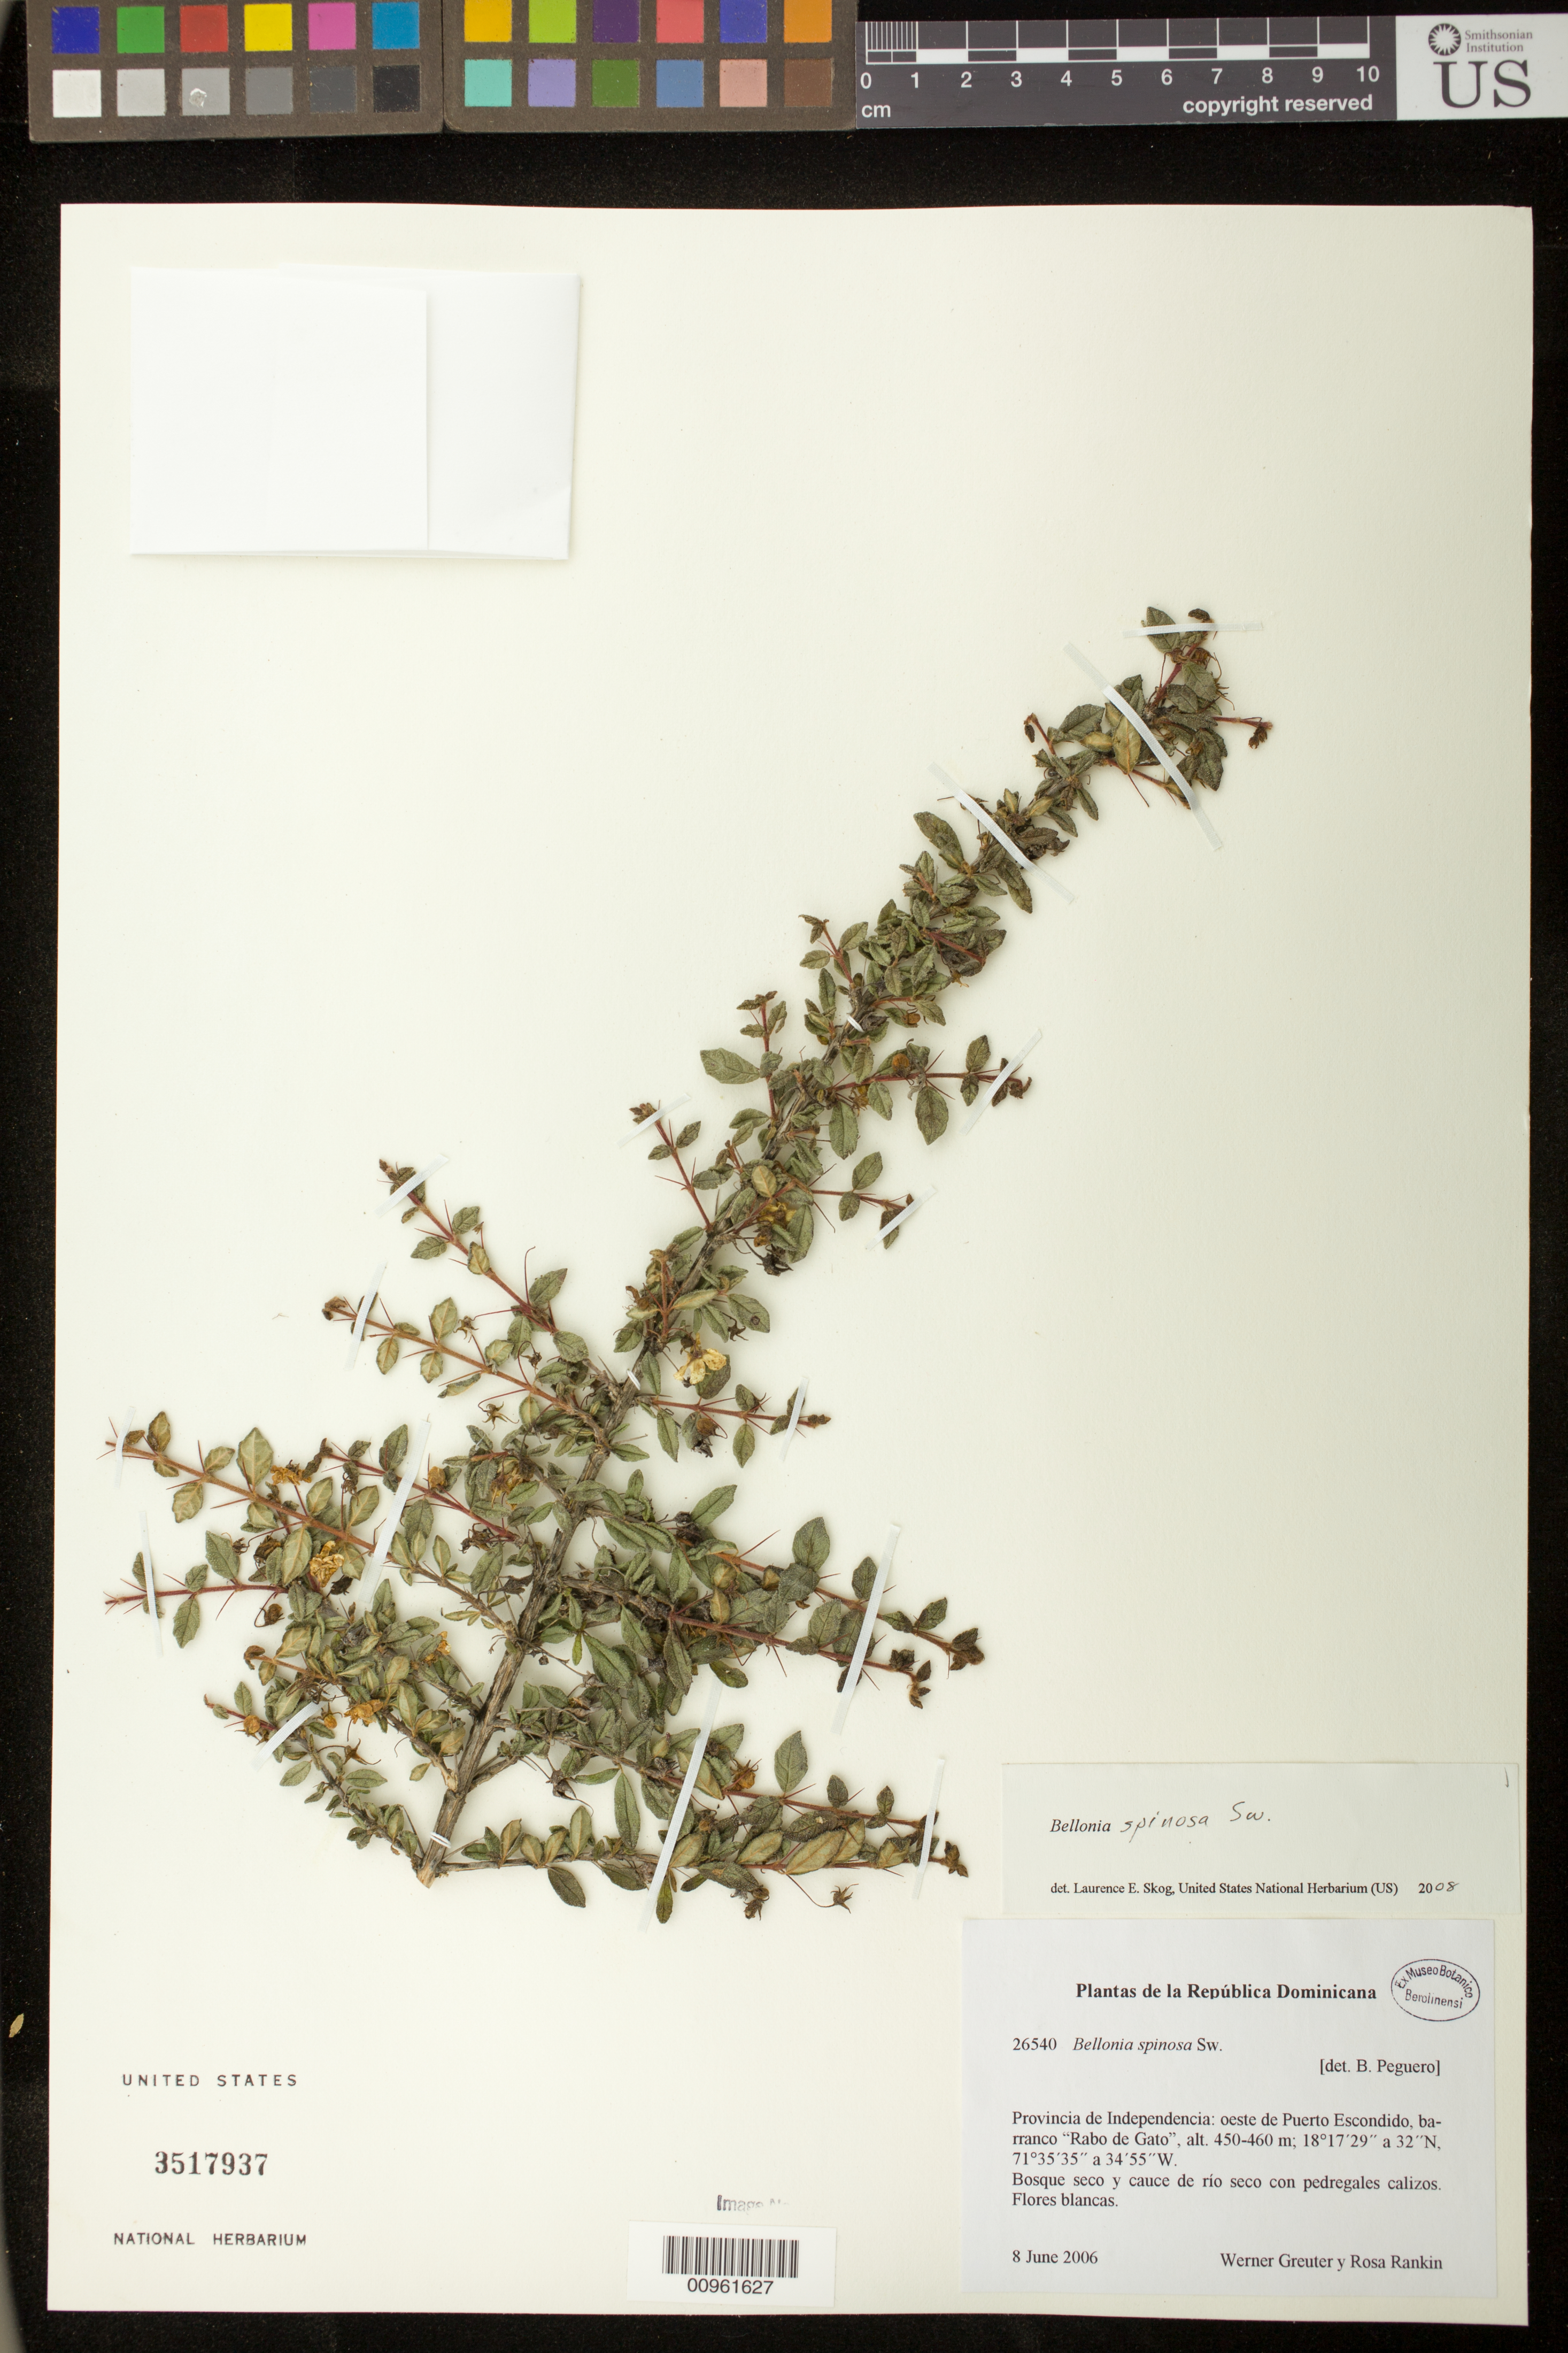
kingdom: Plantae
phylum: Tracheophyta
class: Magnoliopsida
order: Lamiales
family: Gesneriaceae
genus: Bellonia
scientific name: Bellonia spinosa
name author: Sw.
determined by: Skog, Laurence E.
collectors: W. Greuter & R. Rankin Rodriguez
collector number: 26540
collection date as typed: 08 Jun 2006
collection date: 2006-06-08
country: Dominican Republic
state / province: Independencia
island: Hispaniola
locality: Provincia de Independencia: oeste de Puerto Escondido, barranco "Rabo de Gato"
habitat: Bosque seco y cauce de rio seco con pedregales calizos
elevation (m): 450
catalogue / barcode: US 3517937